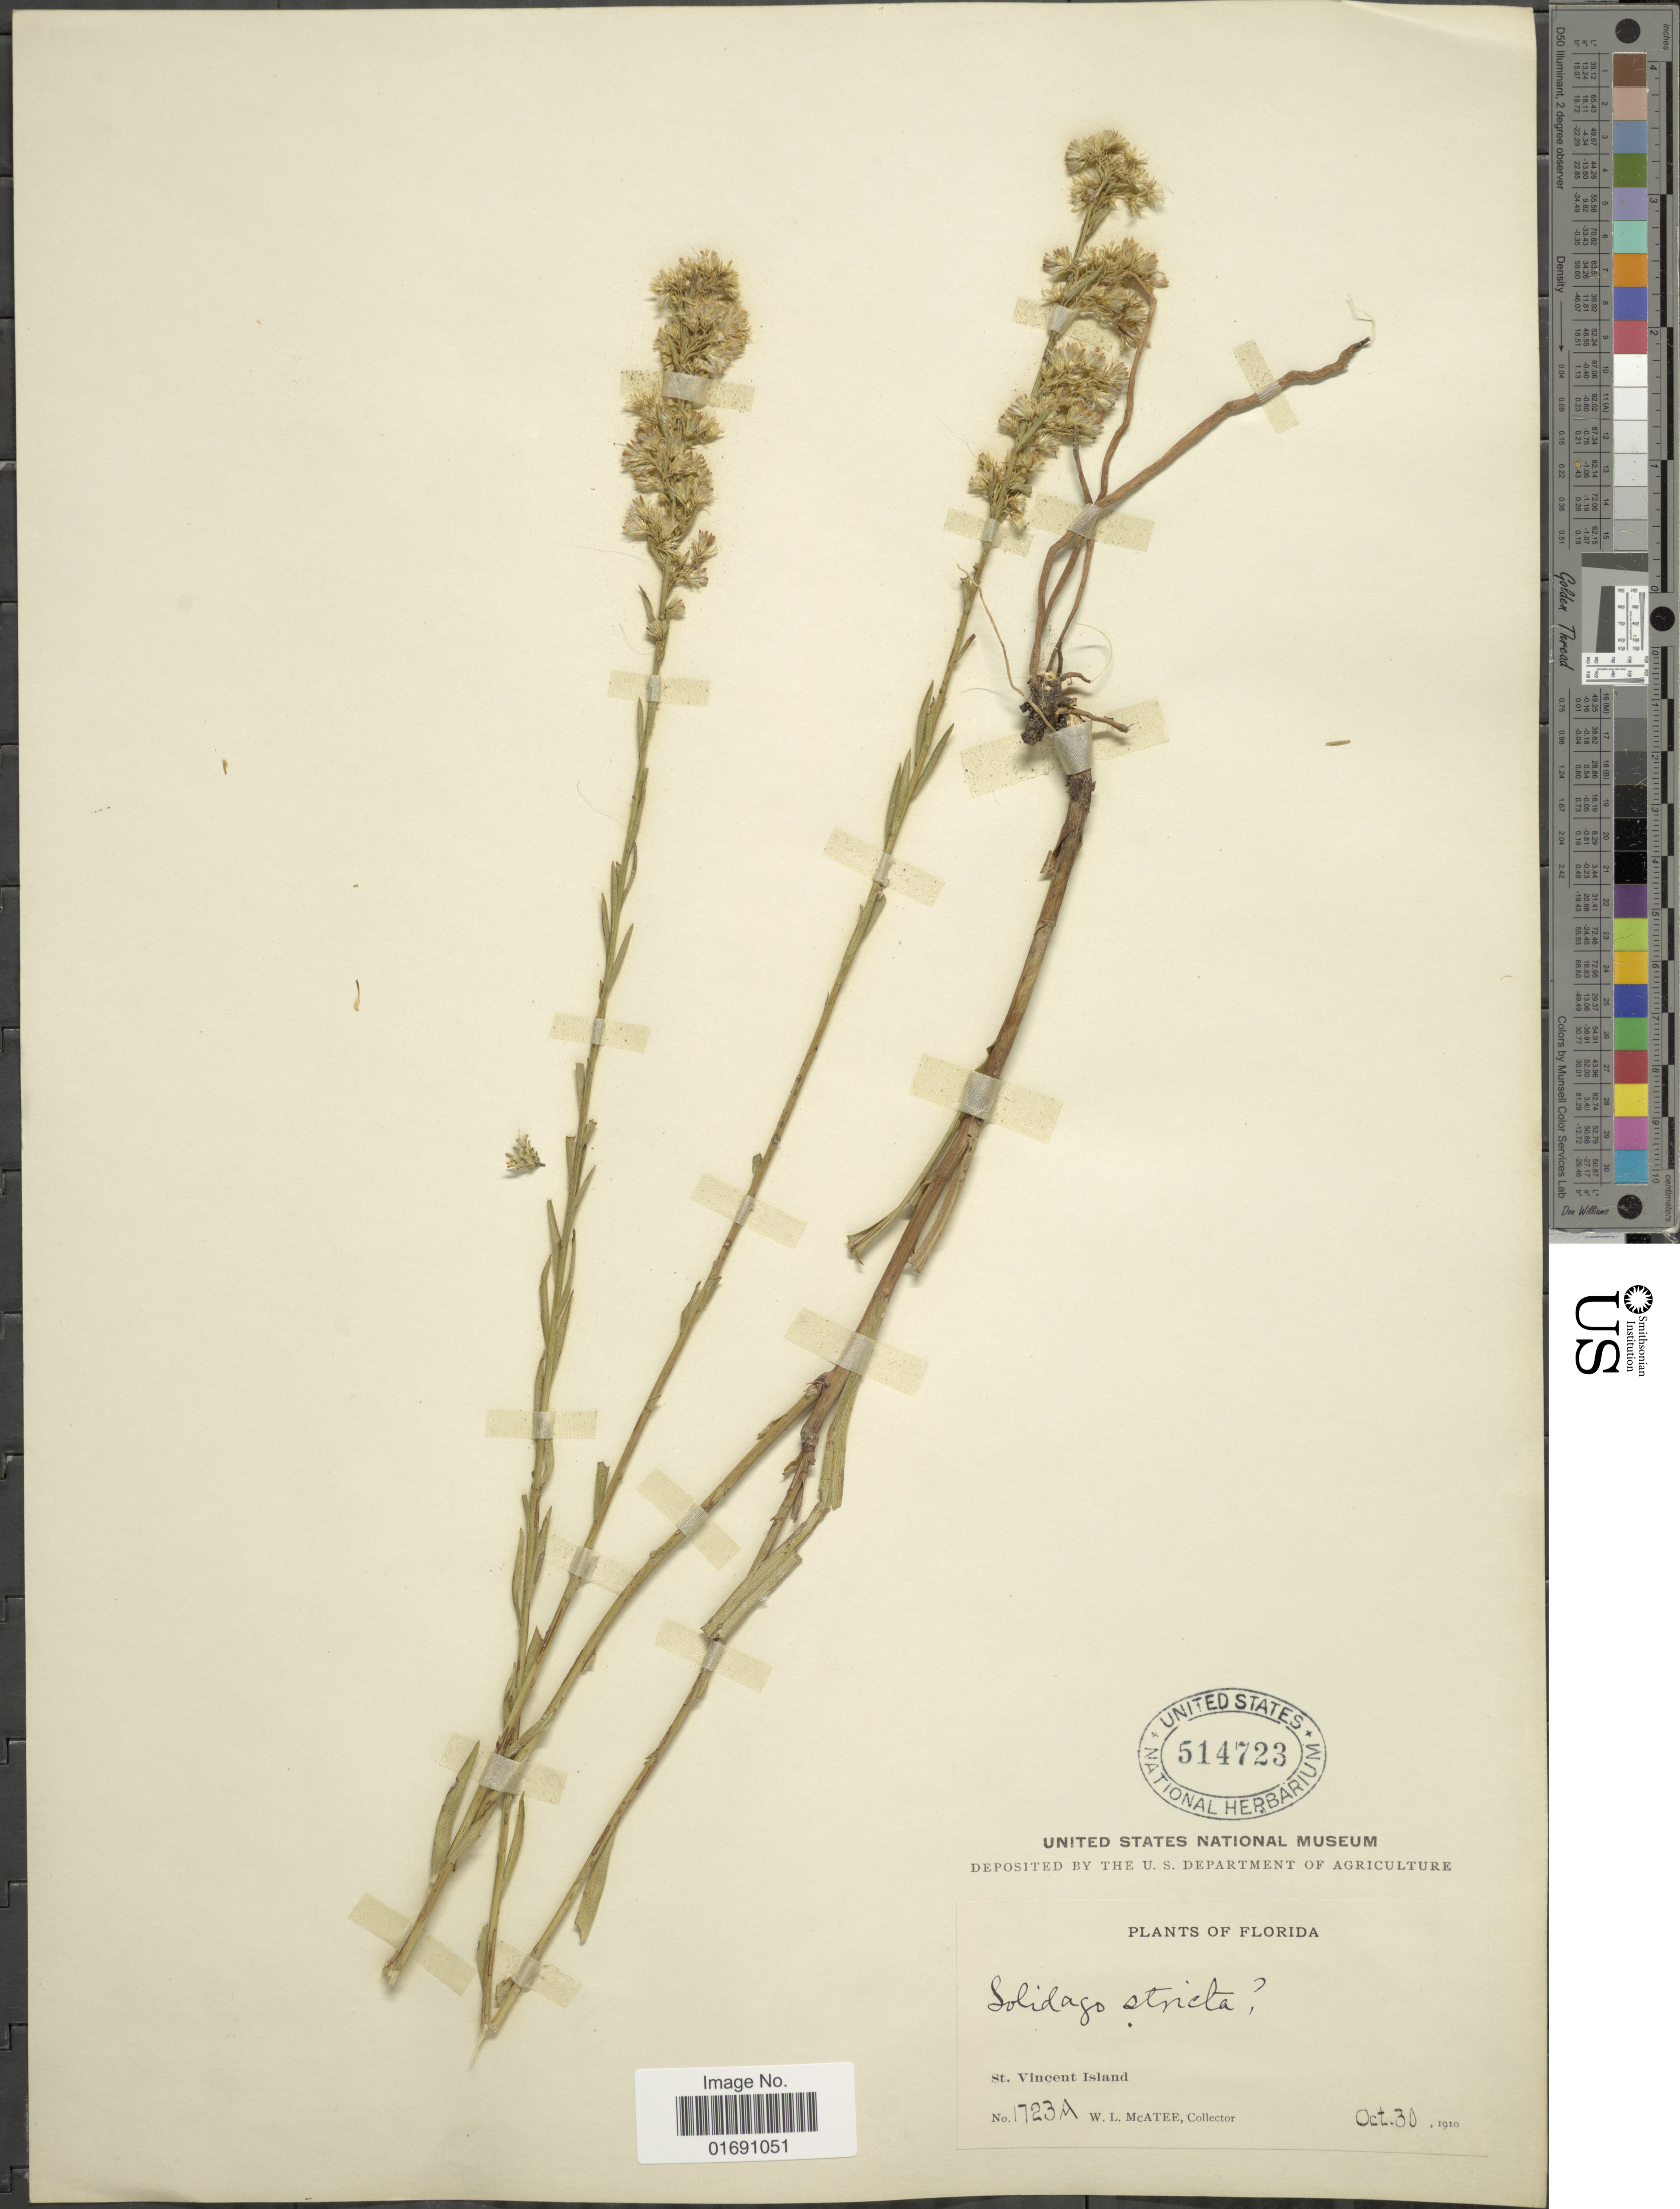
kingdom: Plantae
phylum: Tracheophyta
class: Magnoliopsida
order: Asterales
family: Asteraceae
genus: Solidago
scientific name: Solidago stricta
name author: Aiton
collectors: W. McAtee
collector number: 1723A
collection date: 1910-10-30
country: United States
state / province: Florida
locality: St Vincent Island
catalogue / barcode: US 514723